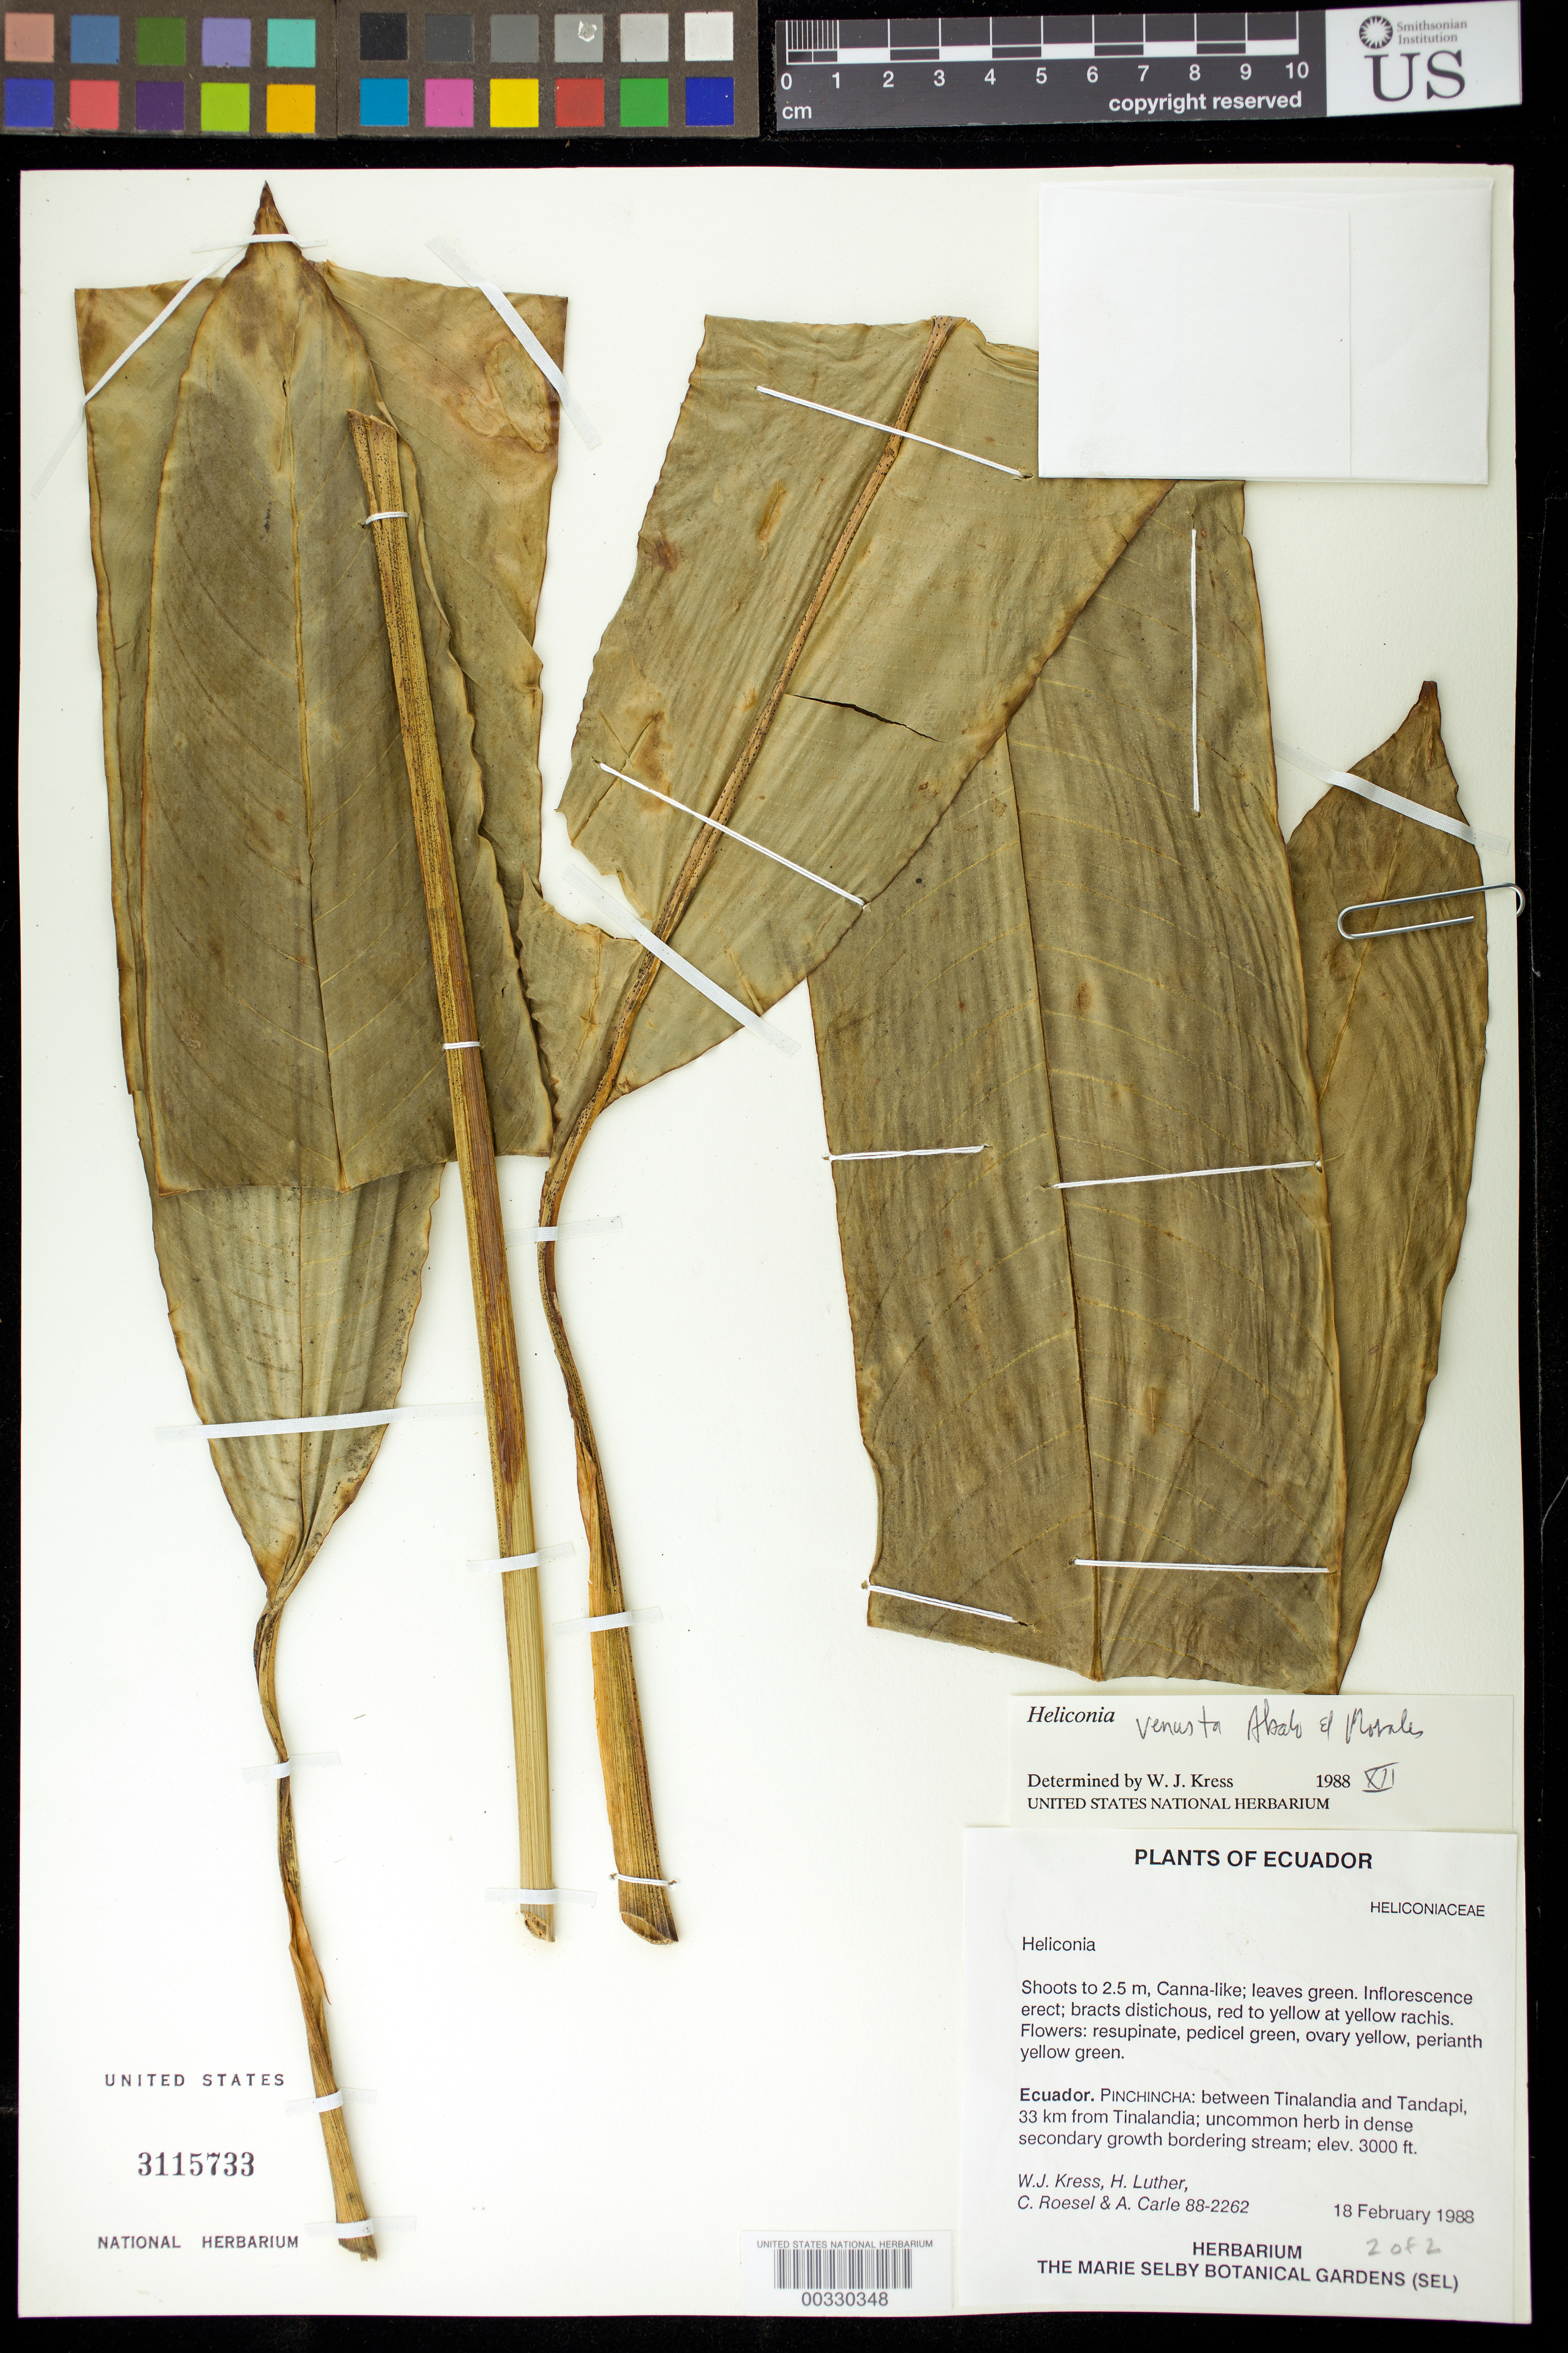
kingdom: Plantae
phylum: Tracheophyta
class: Liliopsida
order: Zingiberales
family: Heliconiaceae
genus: Heliconia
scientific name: Heliconia venusta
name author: Abalo & G. Morales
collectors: W. J. Kress, Harry E. Luther, C. S. Roesel & A. Carle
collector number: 88-2262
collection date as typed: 18 Feb 1988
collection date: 1988-02-18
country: Ecuador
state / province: Pichincha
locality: Between tinalandia and tandapi, 33 km from tinalandia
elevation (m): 914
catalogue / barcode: US 3115733